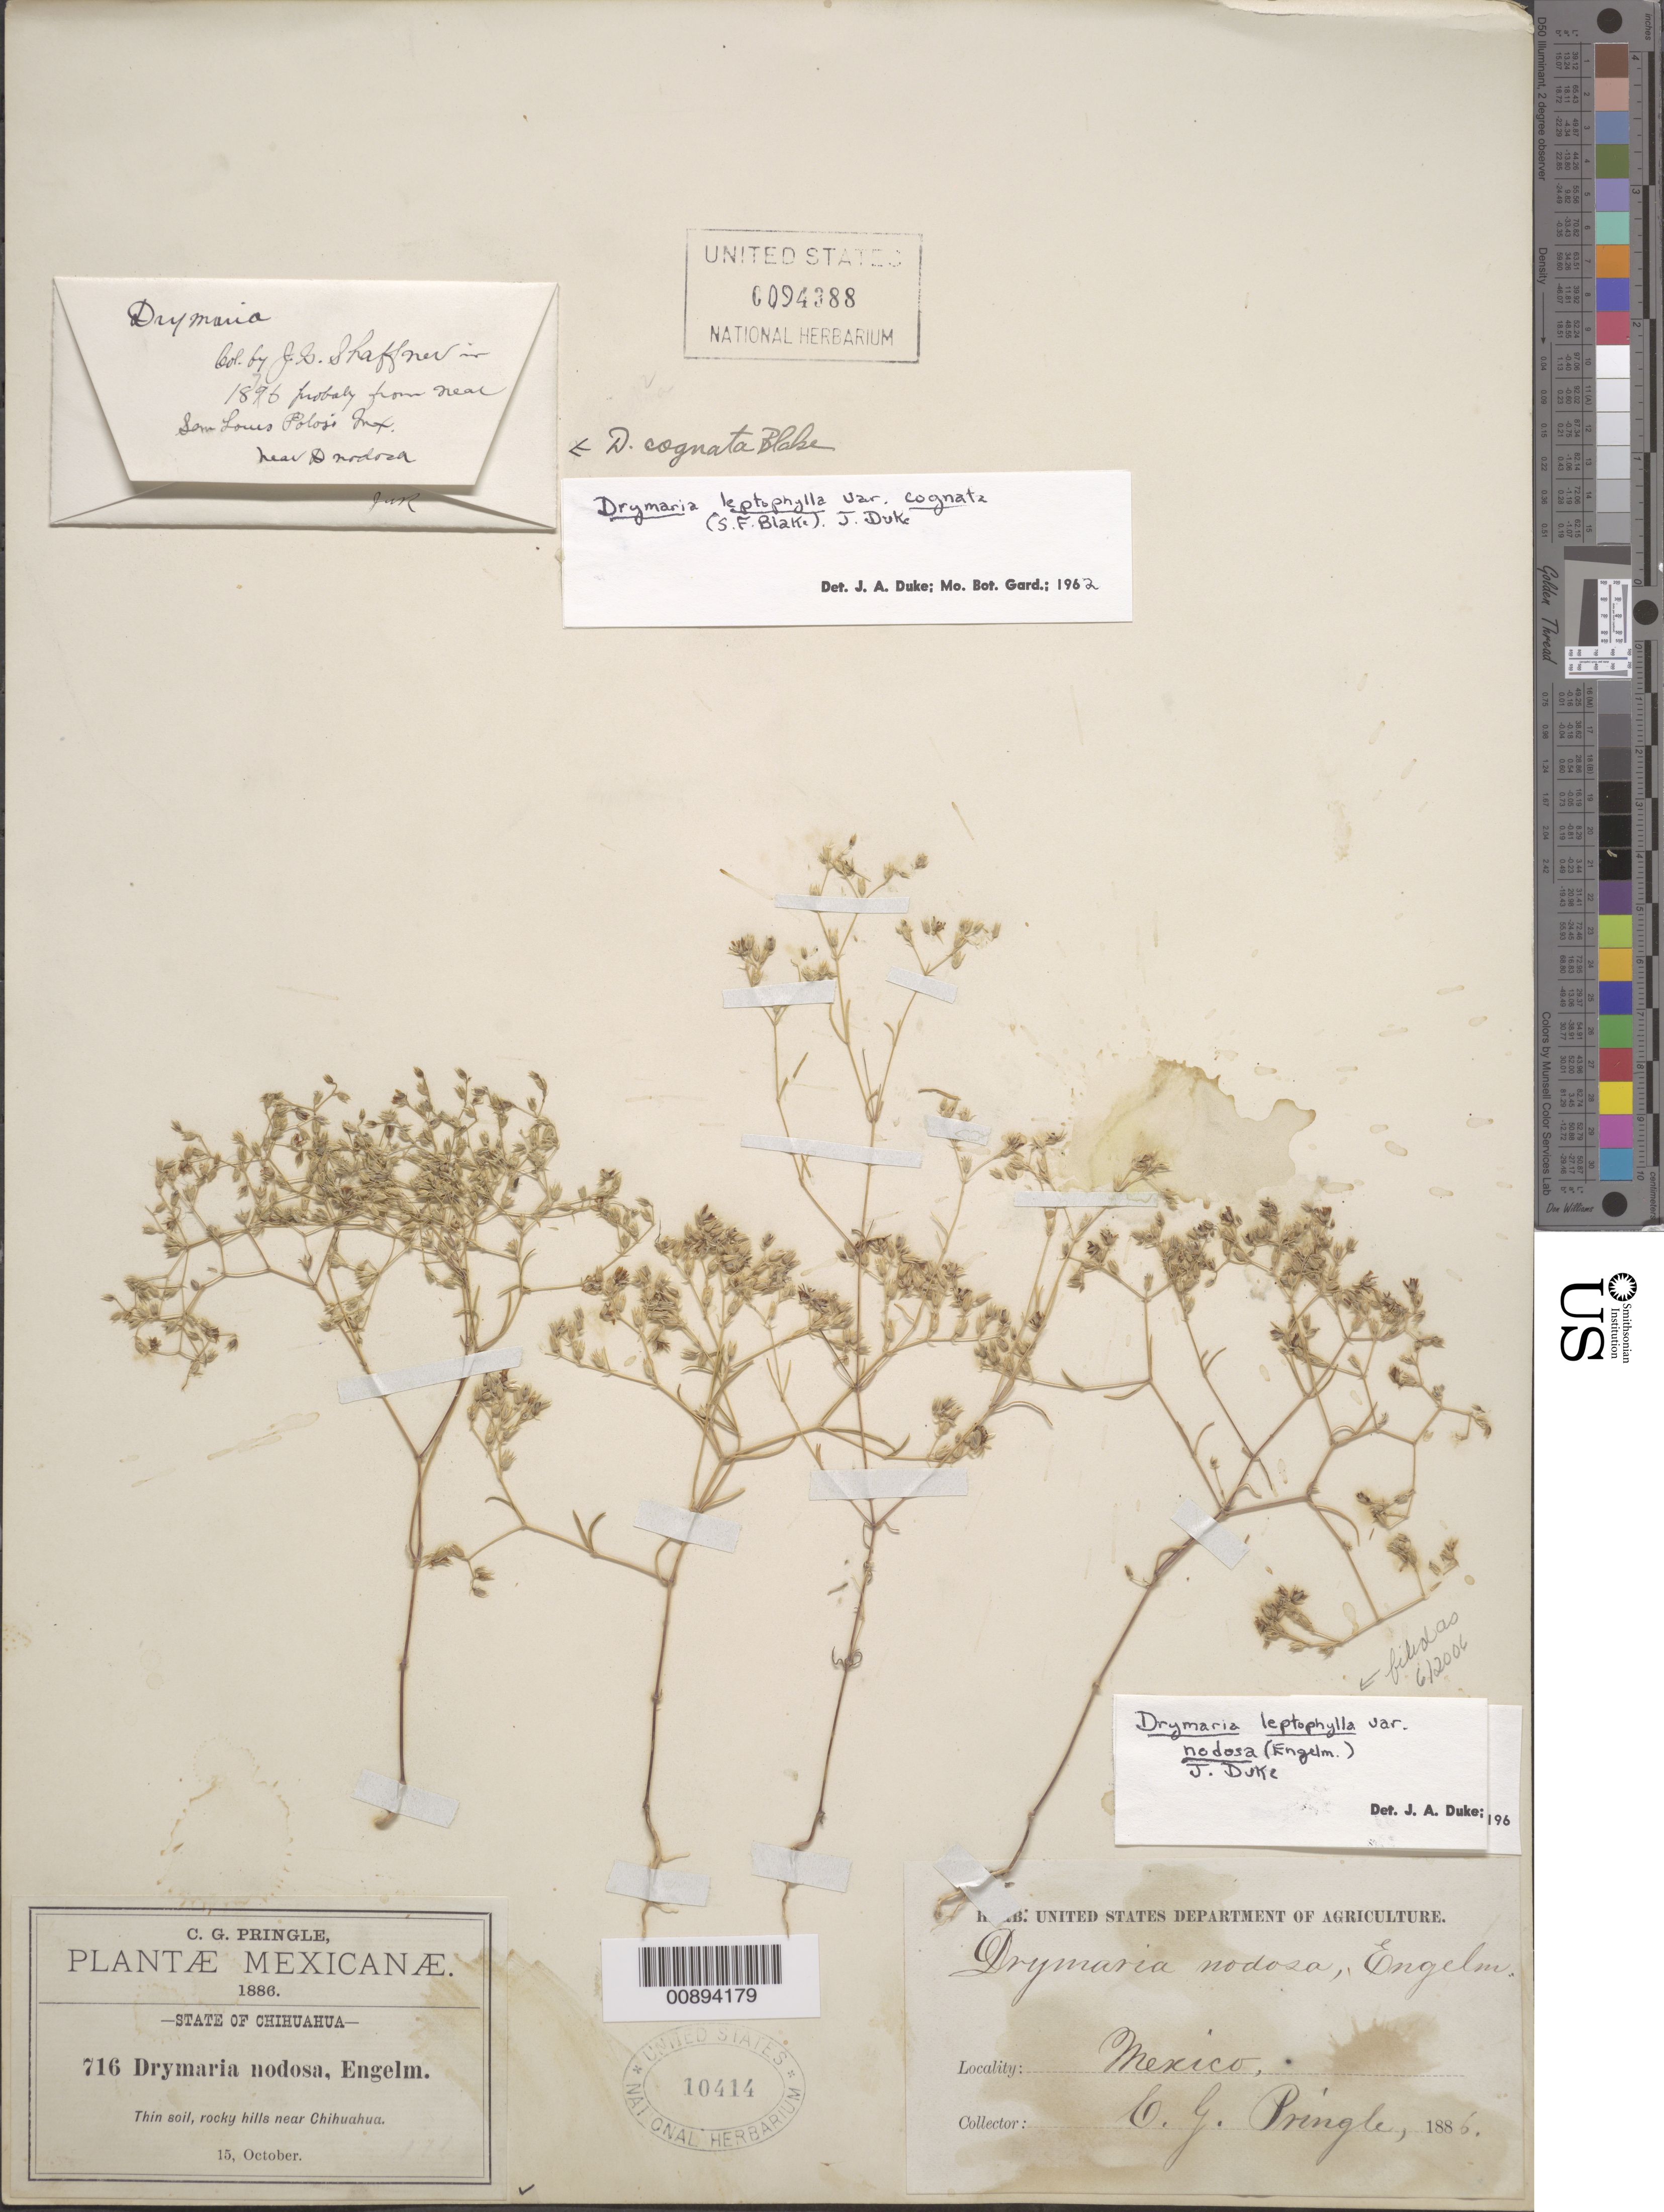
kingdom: Plantae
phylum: Tracheophyta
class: Magnoliopsida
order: Caryophyllales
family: Caryophyllaceae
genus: Drymaria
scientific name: Drymaria leptophylla var. cognata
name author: (S.F. Blake) J.A. Duke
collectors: J. G. Schaffner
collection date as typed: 1876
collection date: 1876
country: Mexico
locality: Probably from near San Luis Potosí.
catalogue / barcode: US 94388